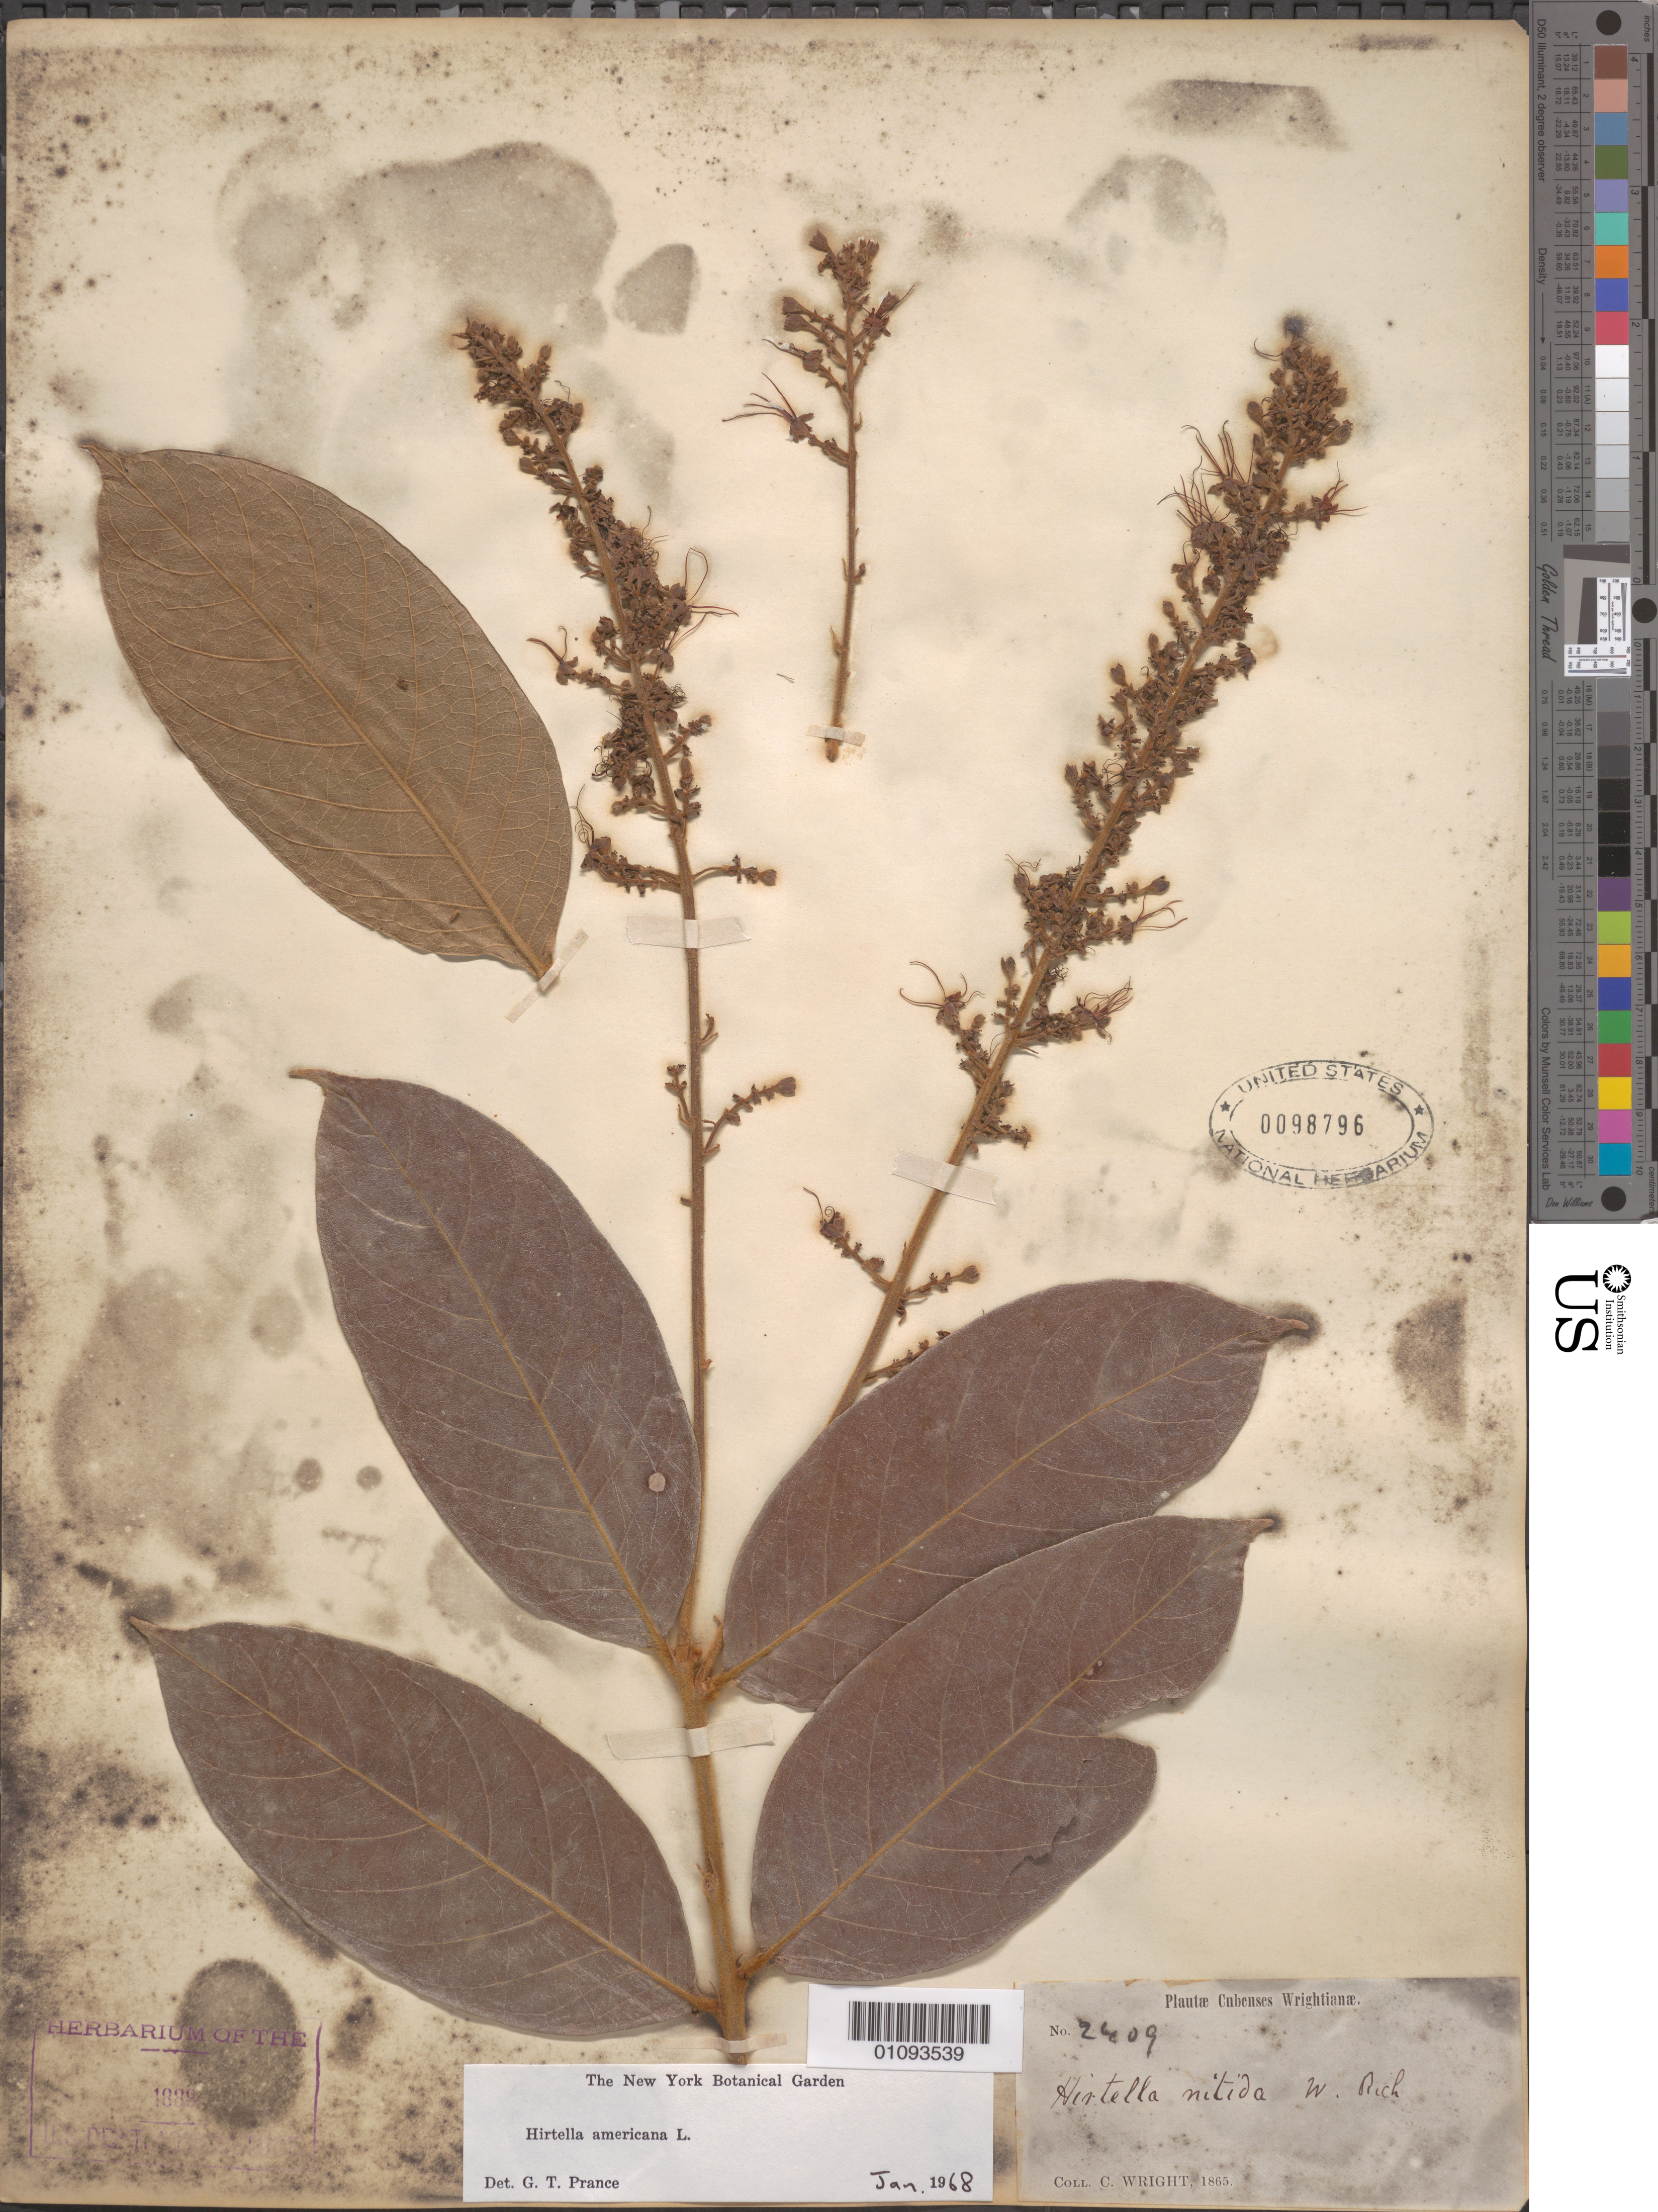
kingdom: Plantae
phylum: Tracheophyta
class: Magnoliopsida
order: Malpighiales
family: Chrysobalanaceae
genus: Hirtella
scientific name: Hirtella americana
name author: L.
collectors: C. Wright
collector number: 2409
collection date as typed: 1865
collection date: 1865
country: Cuba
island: Cuba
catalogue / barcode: US 98796